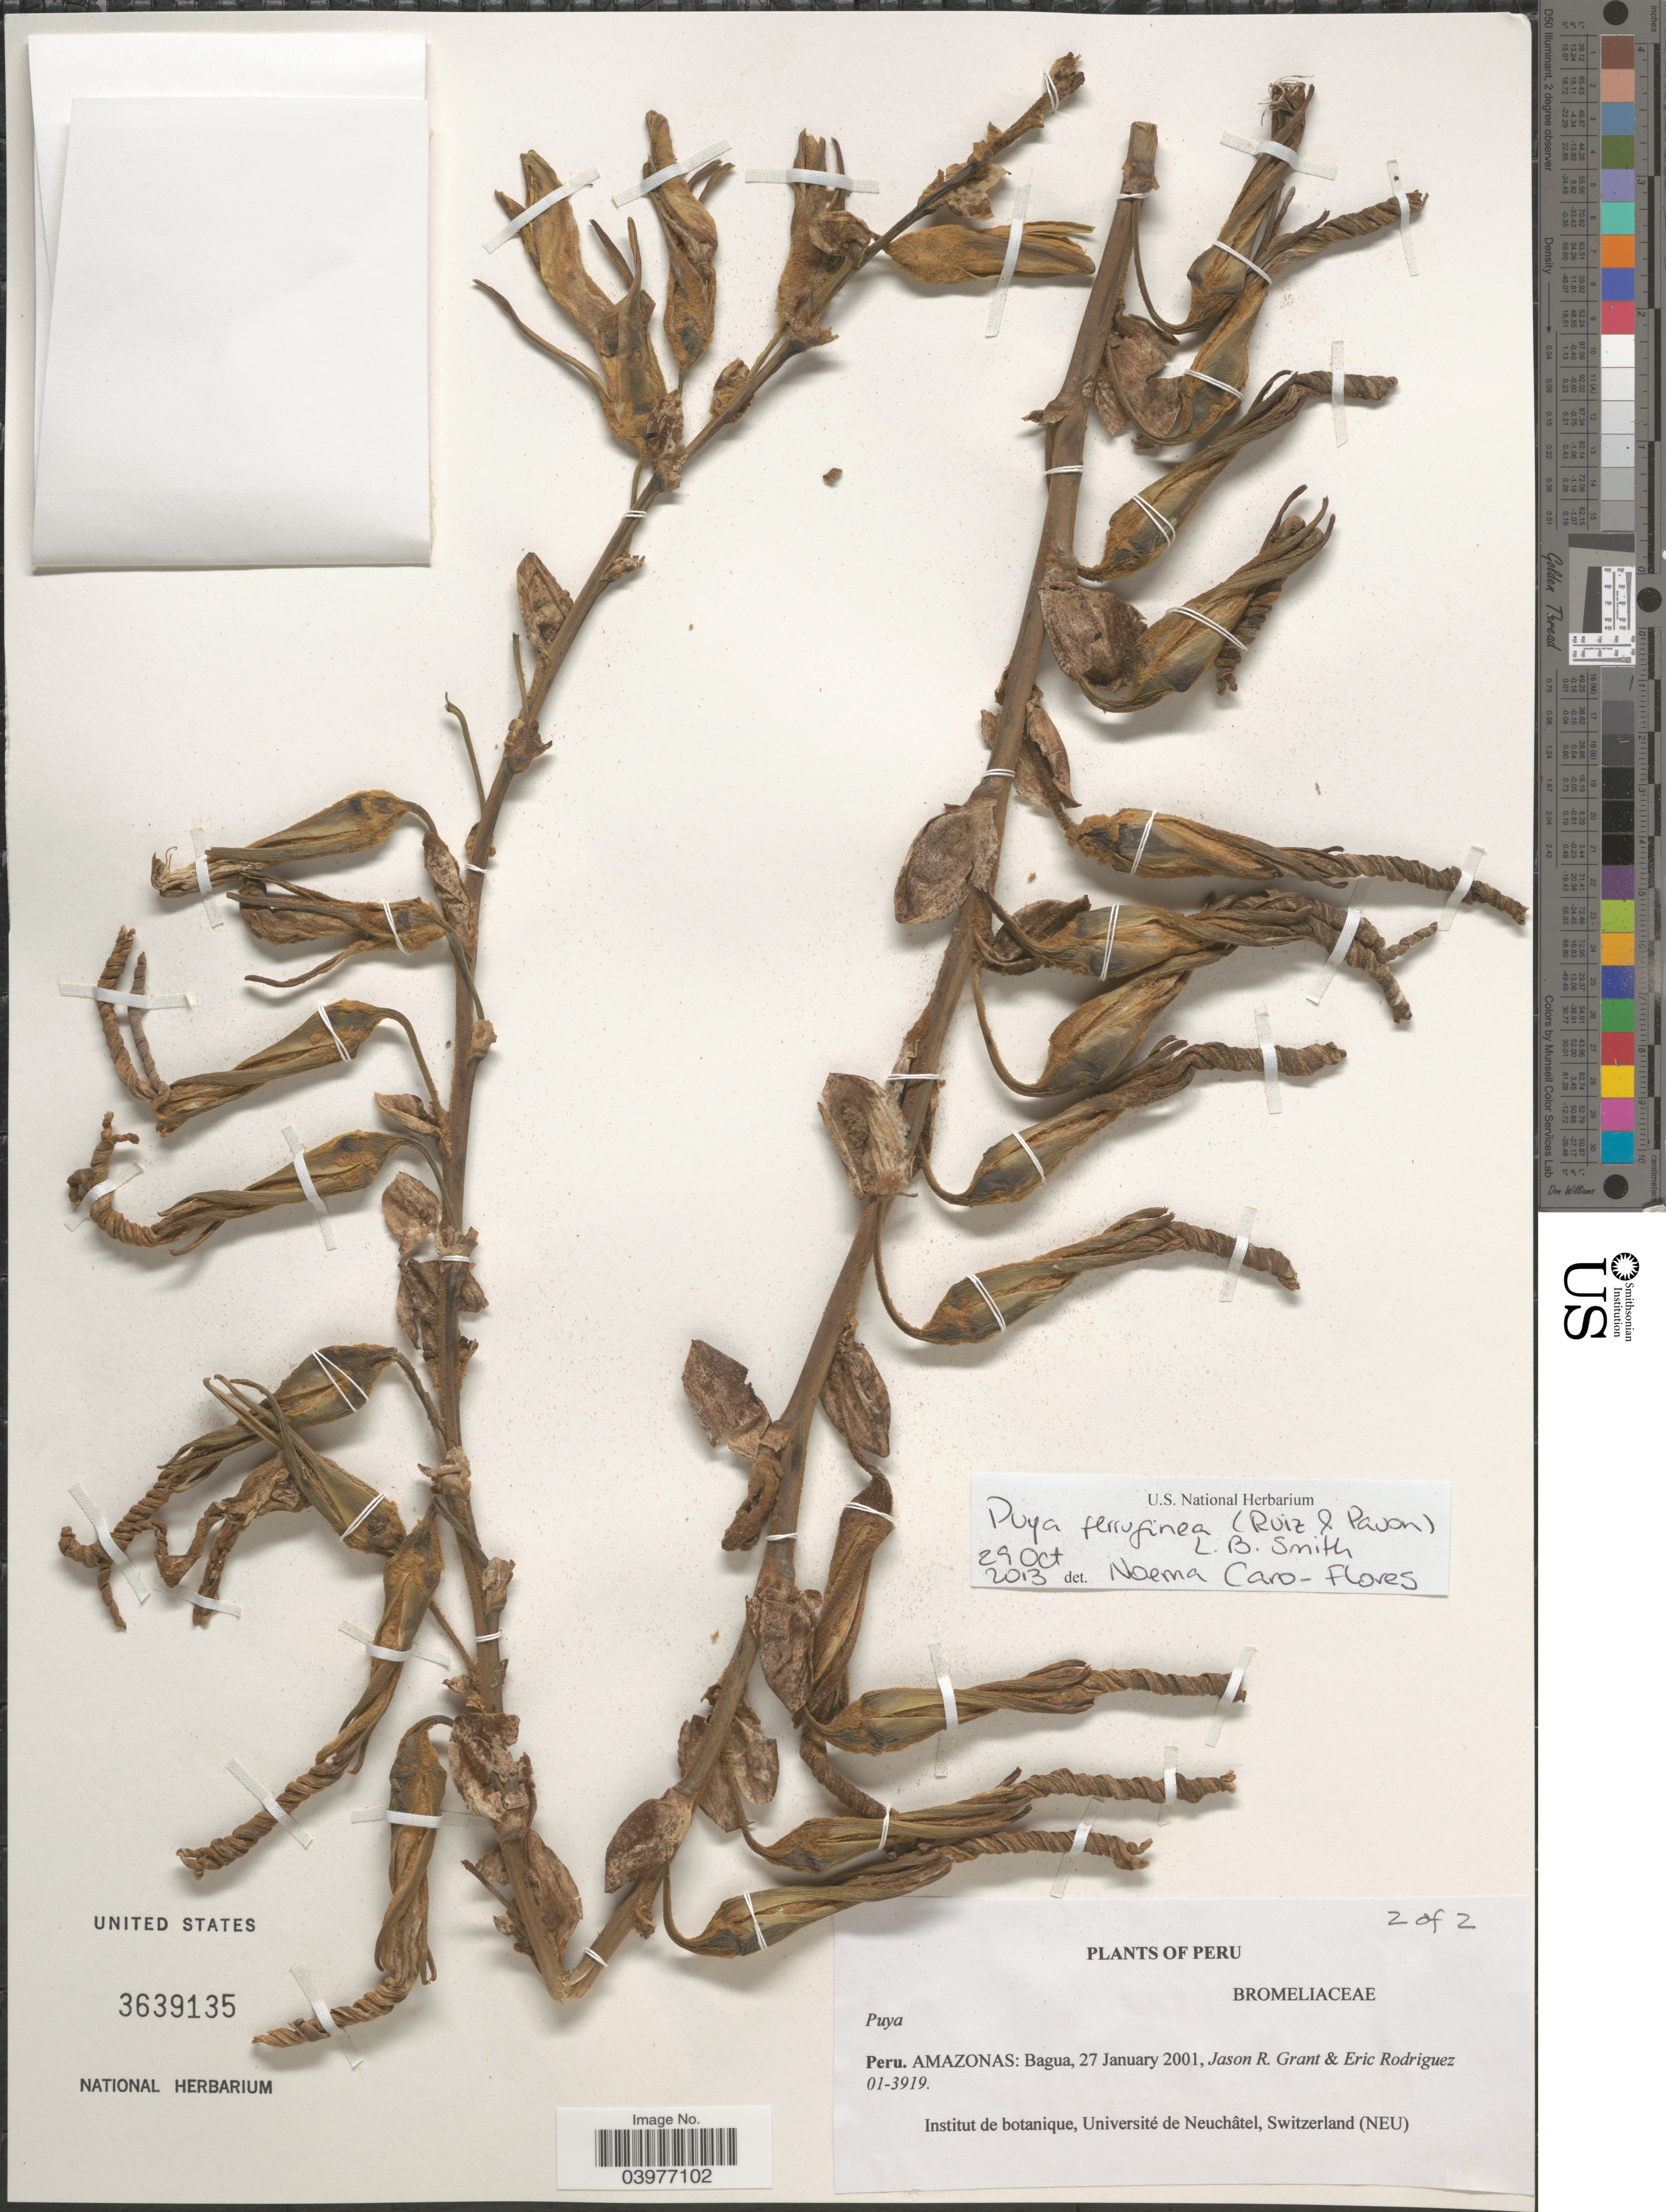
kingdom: Plantae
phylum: Tracheophyta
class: Liliopsida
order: Poales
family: Bromeliaceae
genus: Puya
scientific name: Puya ferruginea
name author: (Ruiz & Pav.) L.B. Sm.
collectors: J. R. Grant & E. Rodriguez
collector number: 01-3919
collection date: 2001-01-27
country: Peru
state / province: Amazonas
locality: Bagua.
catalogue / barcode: US 3639135